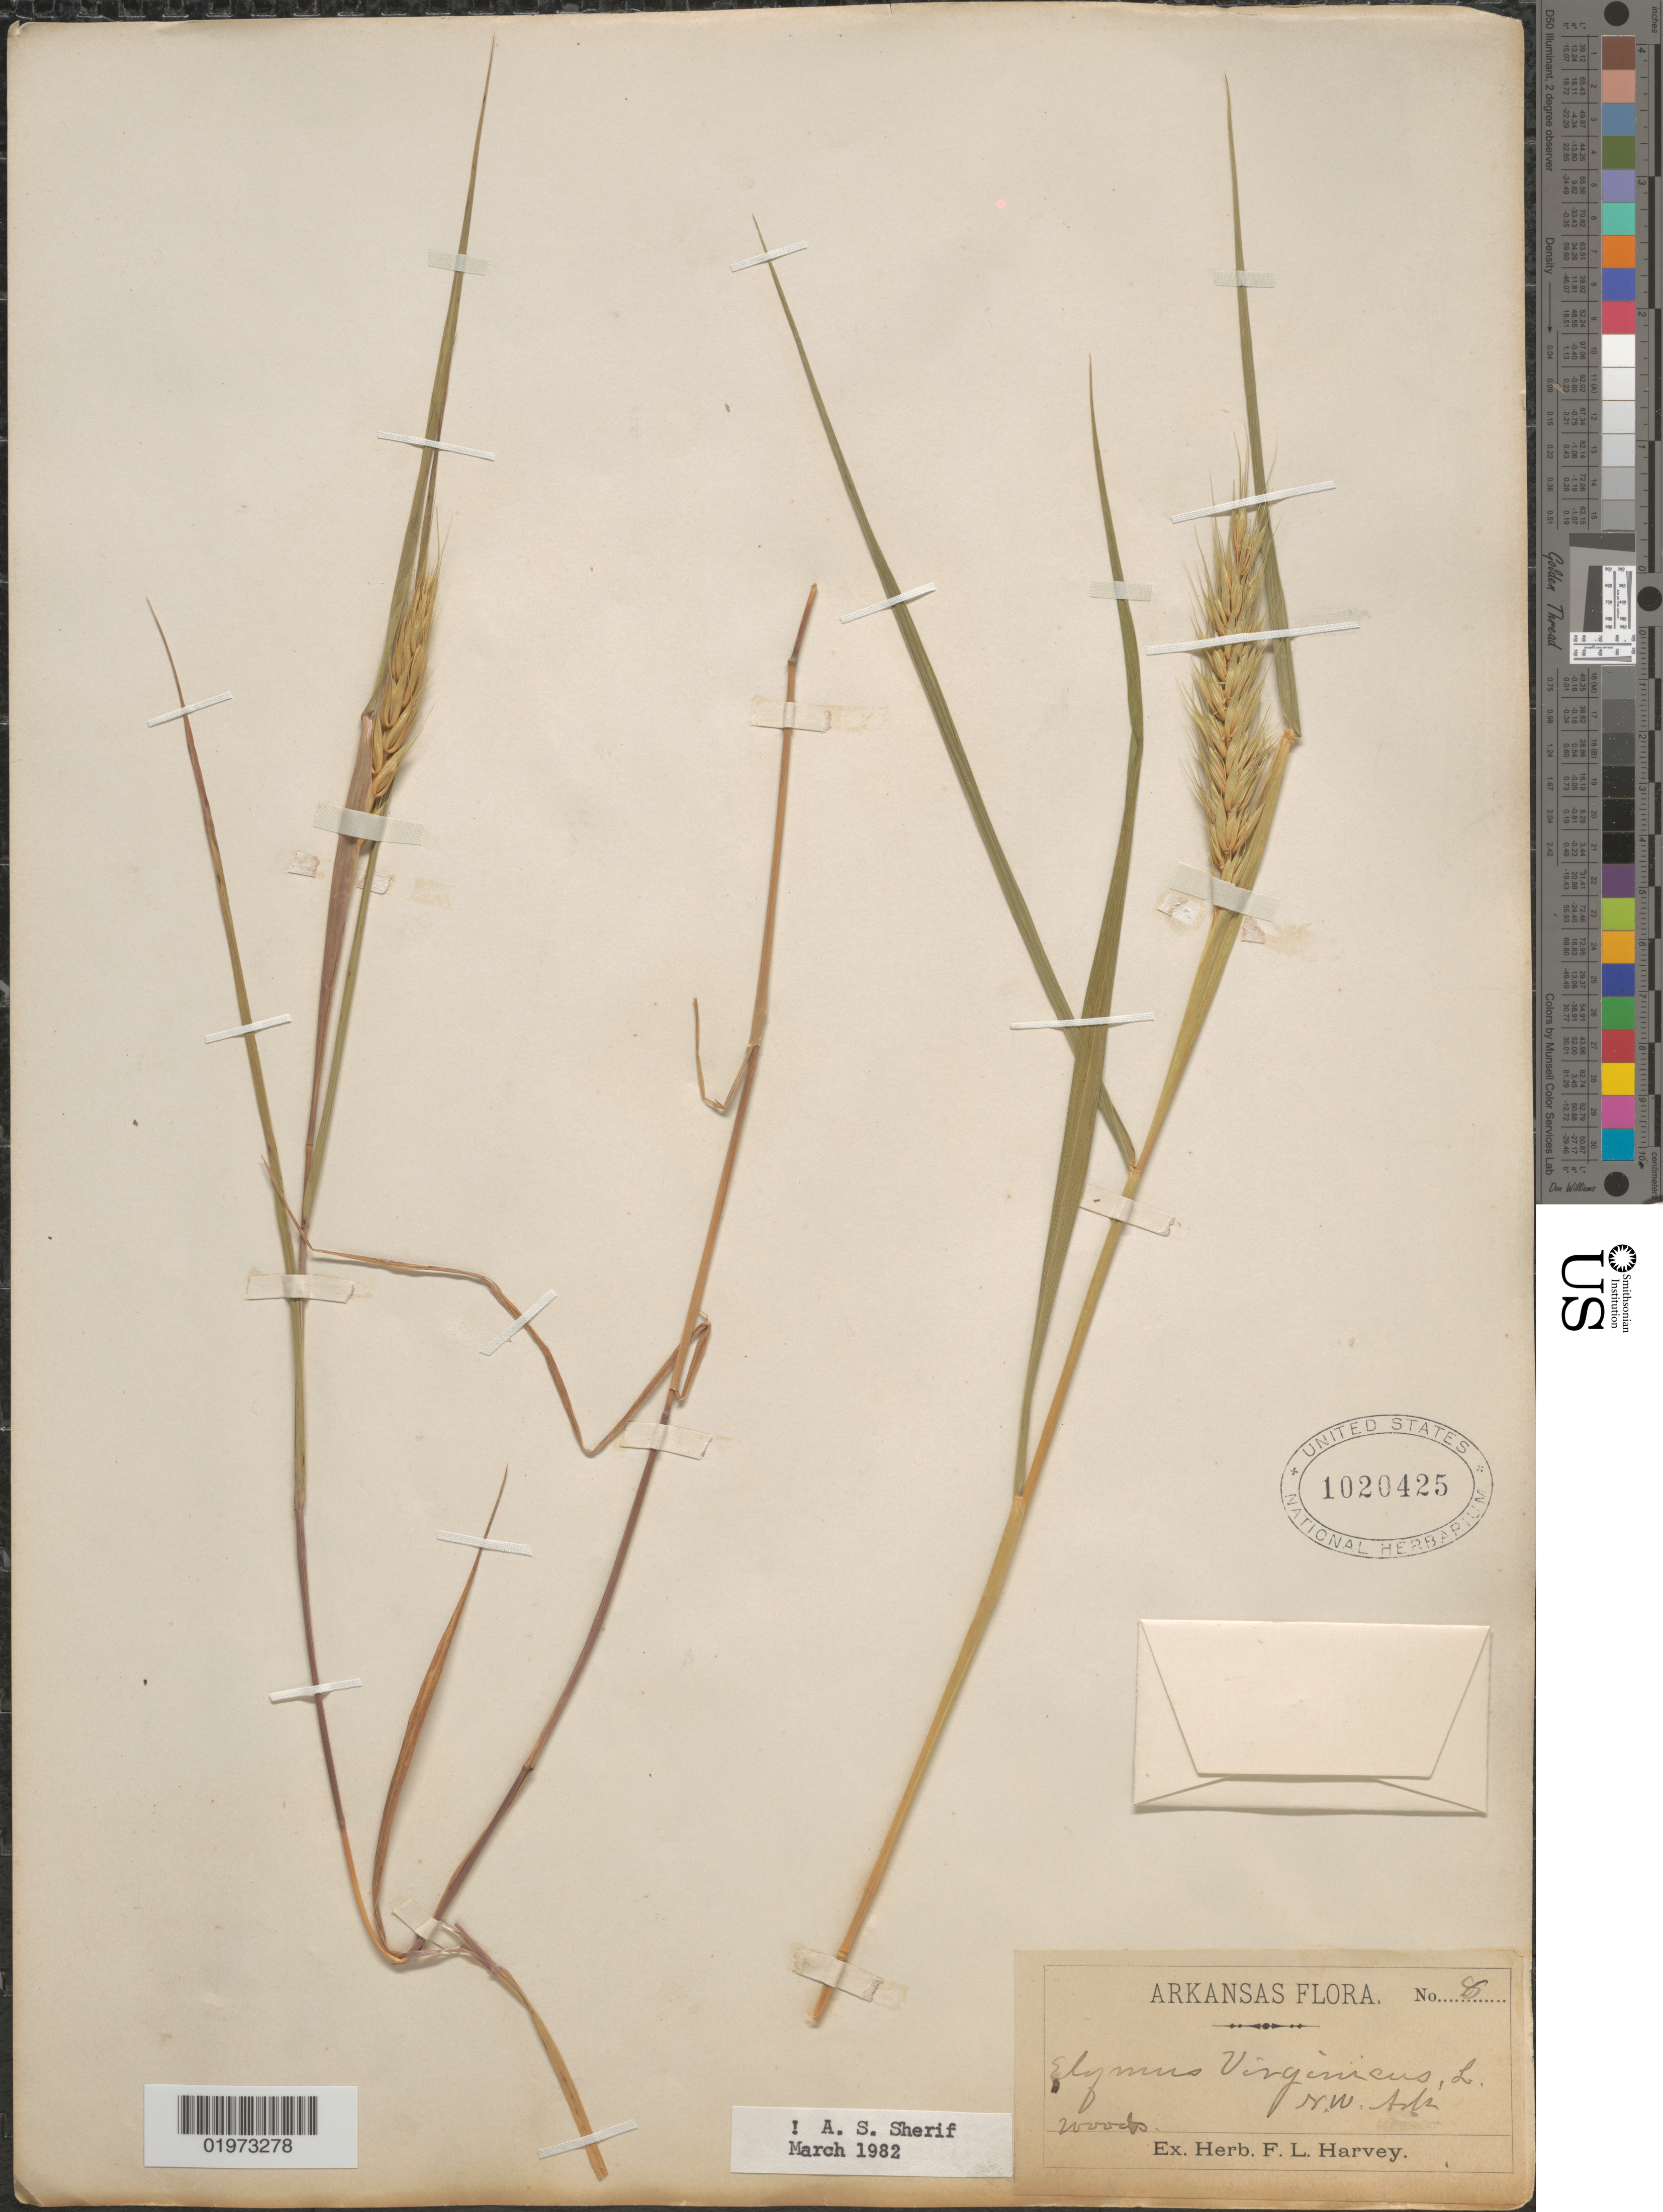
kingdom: Plantae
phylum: Tracheophyta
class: Liliopsida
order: Poales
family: Poaceae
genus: Elymus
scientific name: Elymus virginicus var. virginicus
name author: L.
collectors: ex herb. F. L. Harvey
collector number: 8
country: United States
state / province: Arkansas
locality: N.W. Ark. Woods.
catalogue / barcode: US 1020425